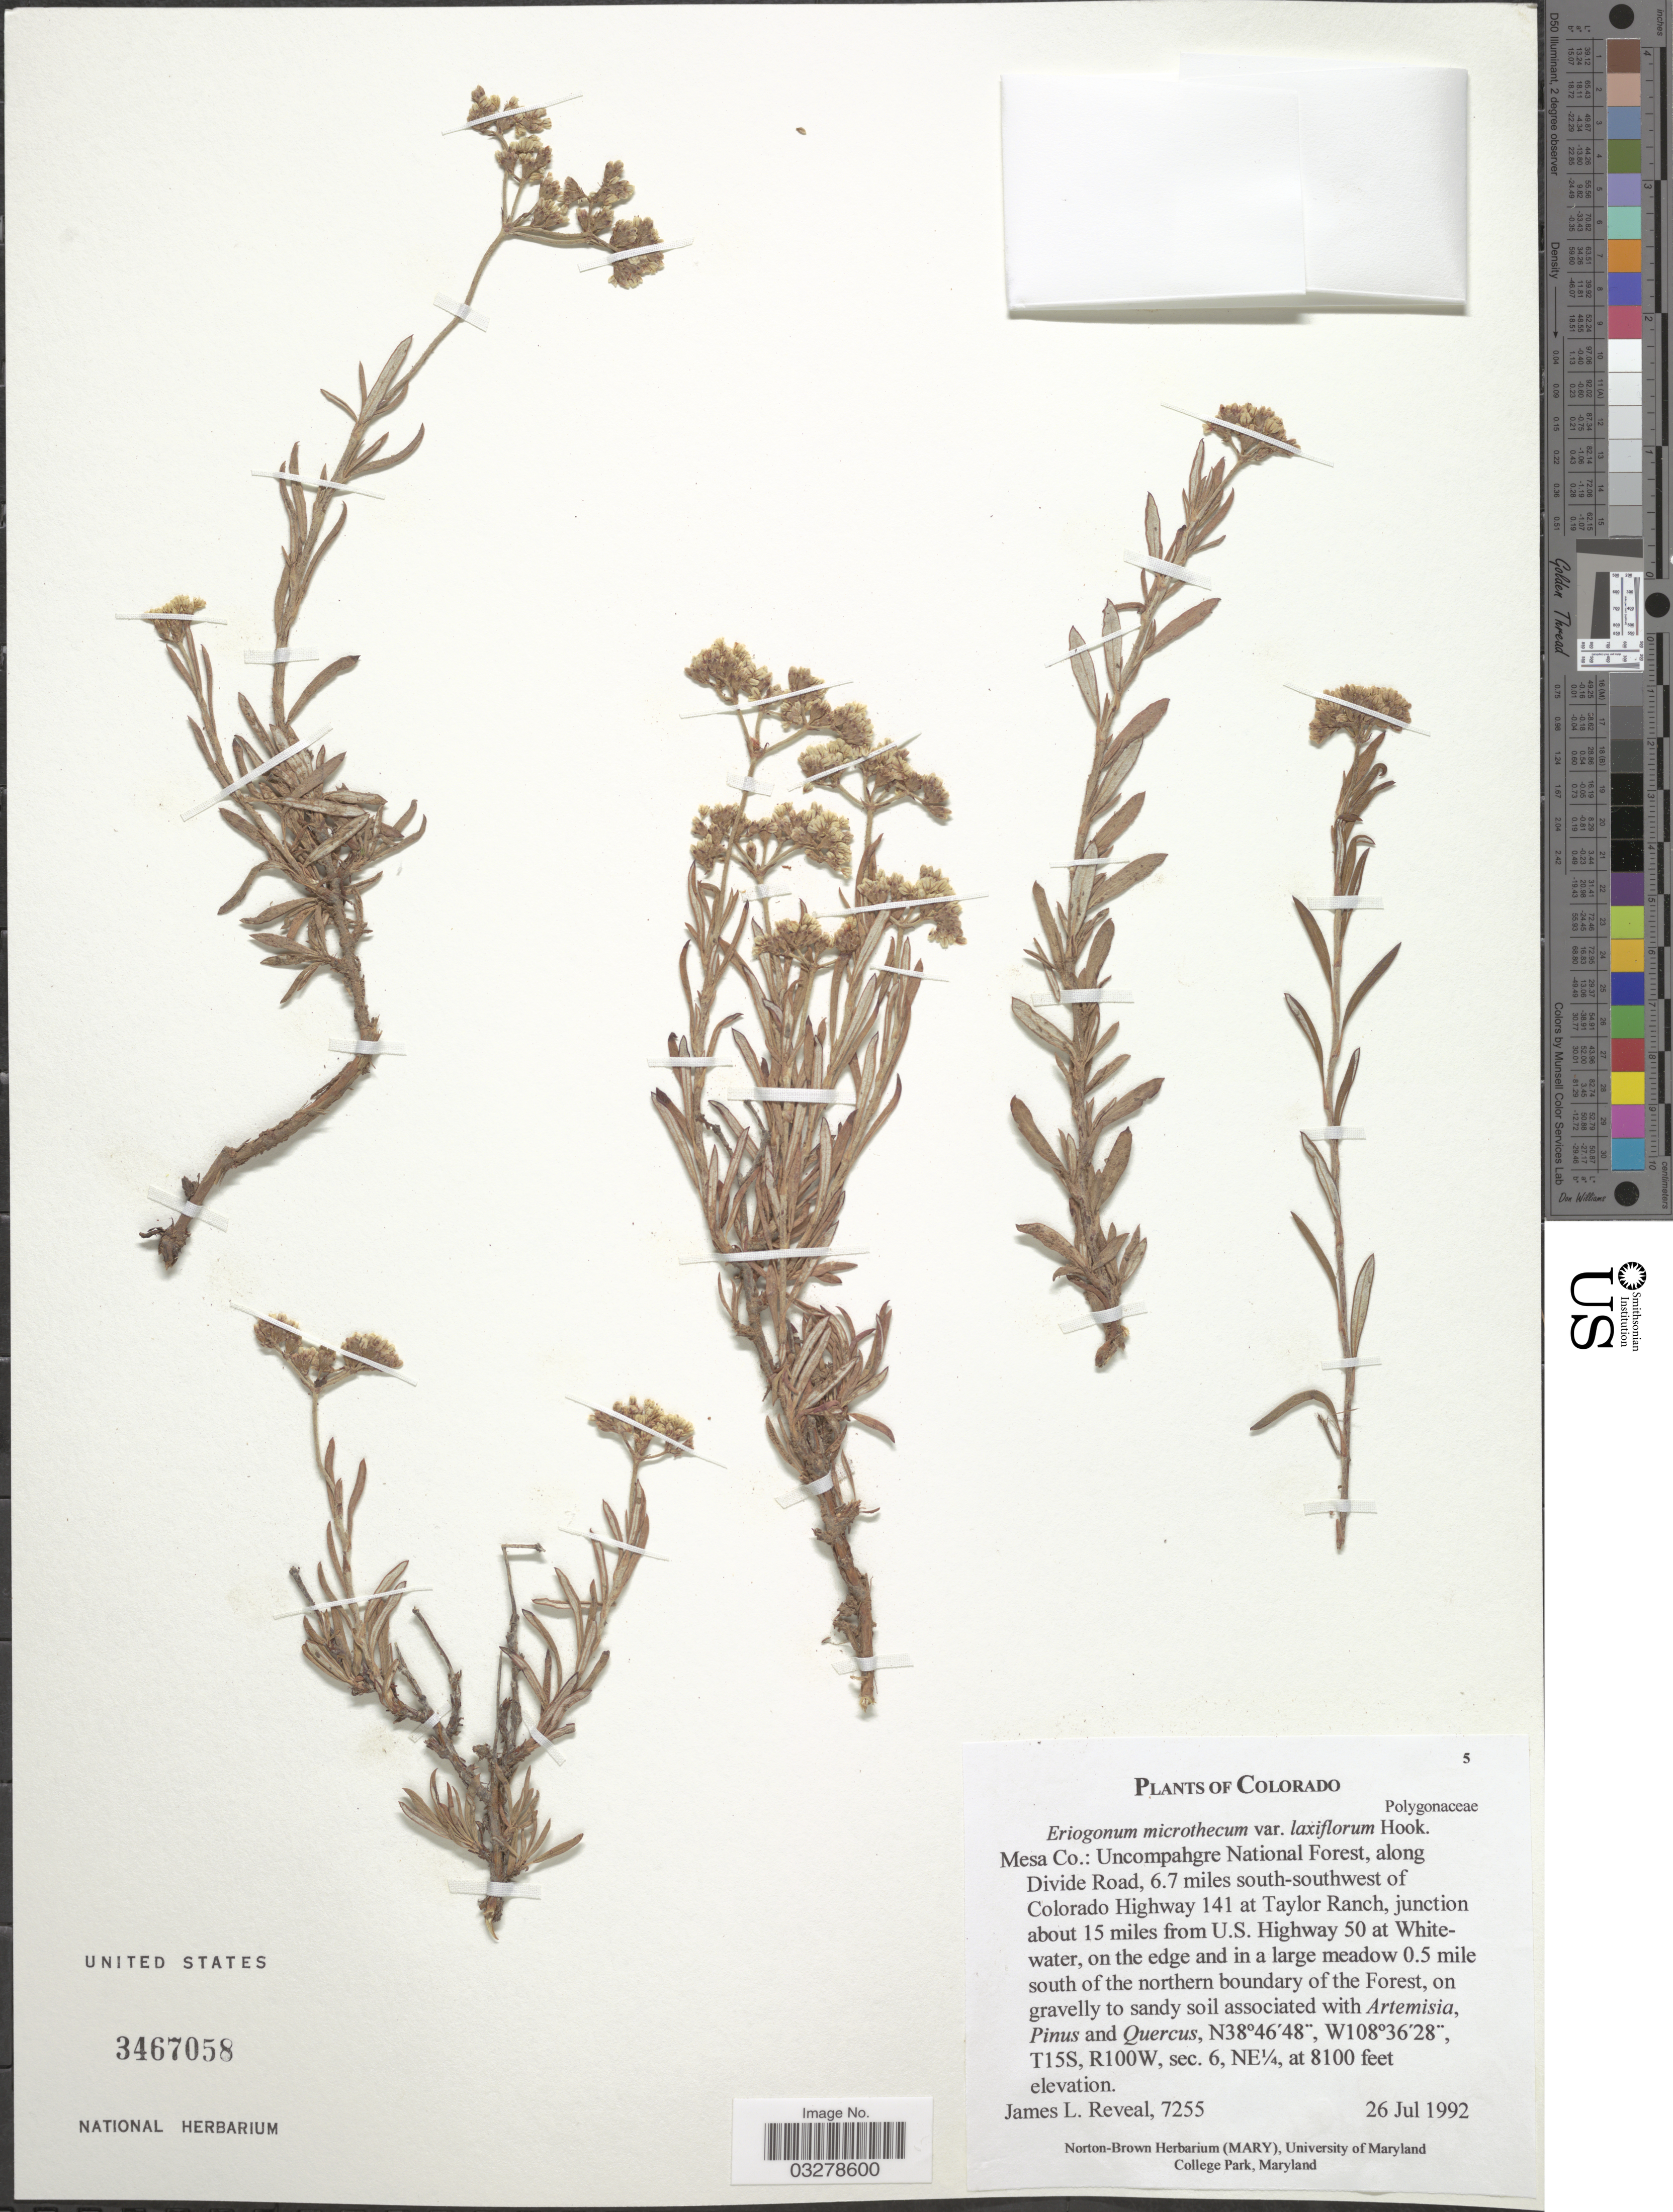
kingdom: Plantae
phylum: Tracheophyta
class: Magnoliopsida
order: Caryophyllales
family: Polygonaceae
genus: Eriogonum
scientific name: Eriogonum microtheca var. laxiflorum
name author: Hook.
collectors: J. L. Reveal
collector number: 7255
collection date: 1992-07-26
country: United States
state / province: Colorado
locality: Mesa Co.: Uncompahgre National Forest, along Divide Road, 6.7 miles south-southwest of Colorado Highway 141 at Taylor Ranch, junction about 15 miles from U.S. Highway 50 at White-water, on the edge and in a large meadow 0.5 mile south of the northern boundary of the Forest. T15S, R100W, sec. 6, NE¼.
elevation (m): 2469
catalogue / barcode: US 3467058